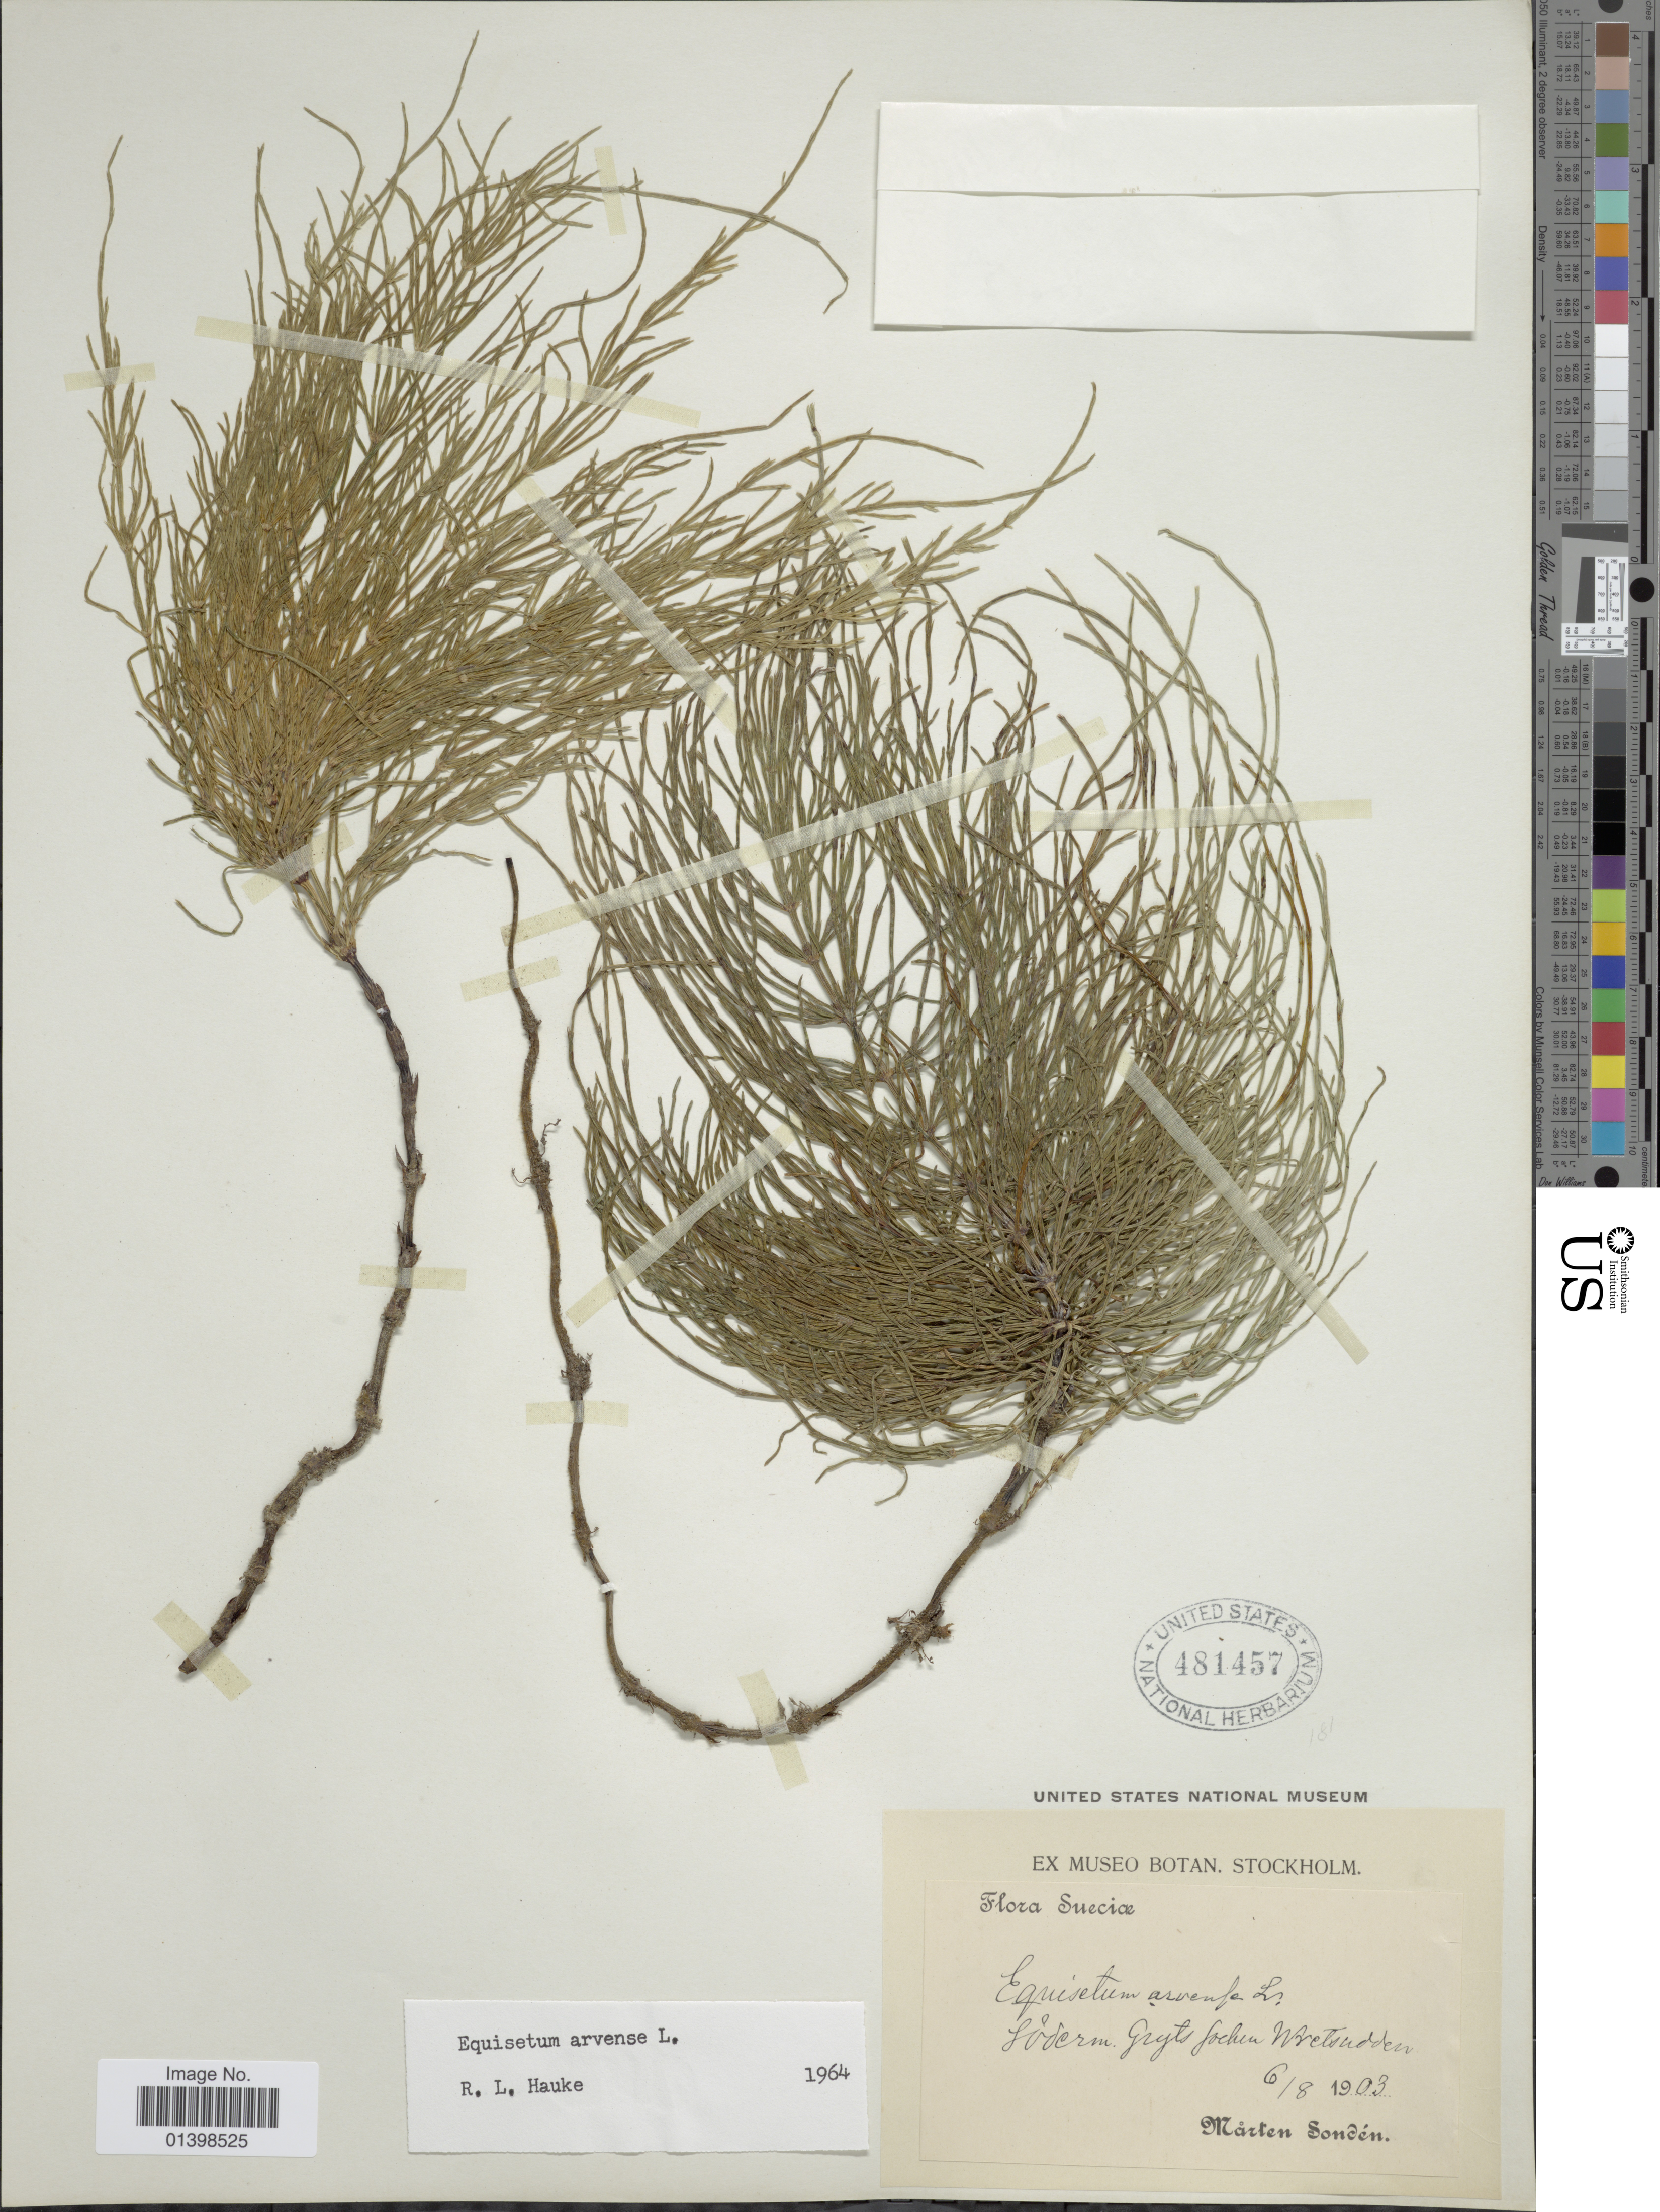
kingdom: Plantae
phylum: Tracheophyta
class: Polypodiopsida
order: Equisetales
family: Equisetaceae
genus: Equisetum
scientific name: Equisetum arvense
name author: L.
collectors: M. Sondén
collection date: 1903-06-08 or 1903-08-06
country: Sweden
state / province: Sodermanland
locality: Gryts socken, Wretsudden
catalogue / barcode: US 481457